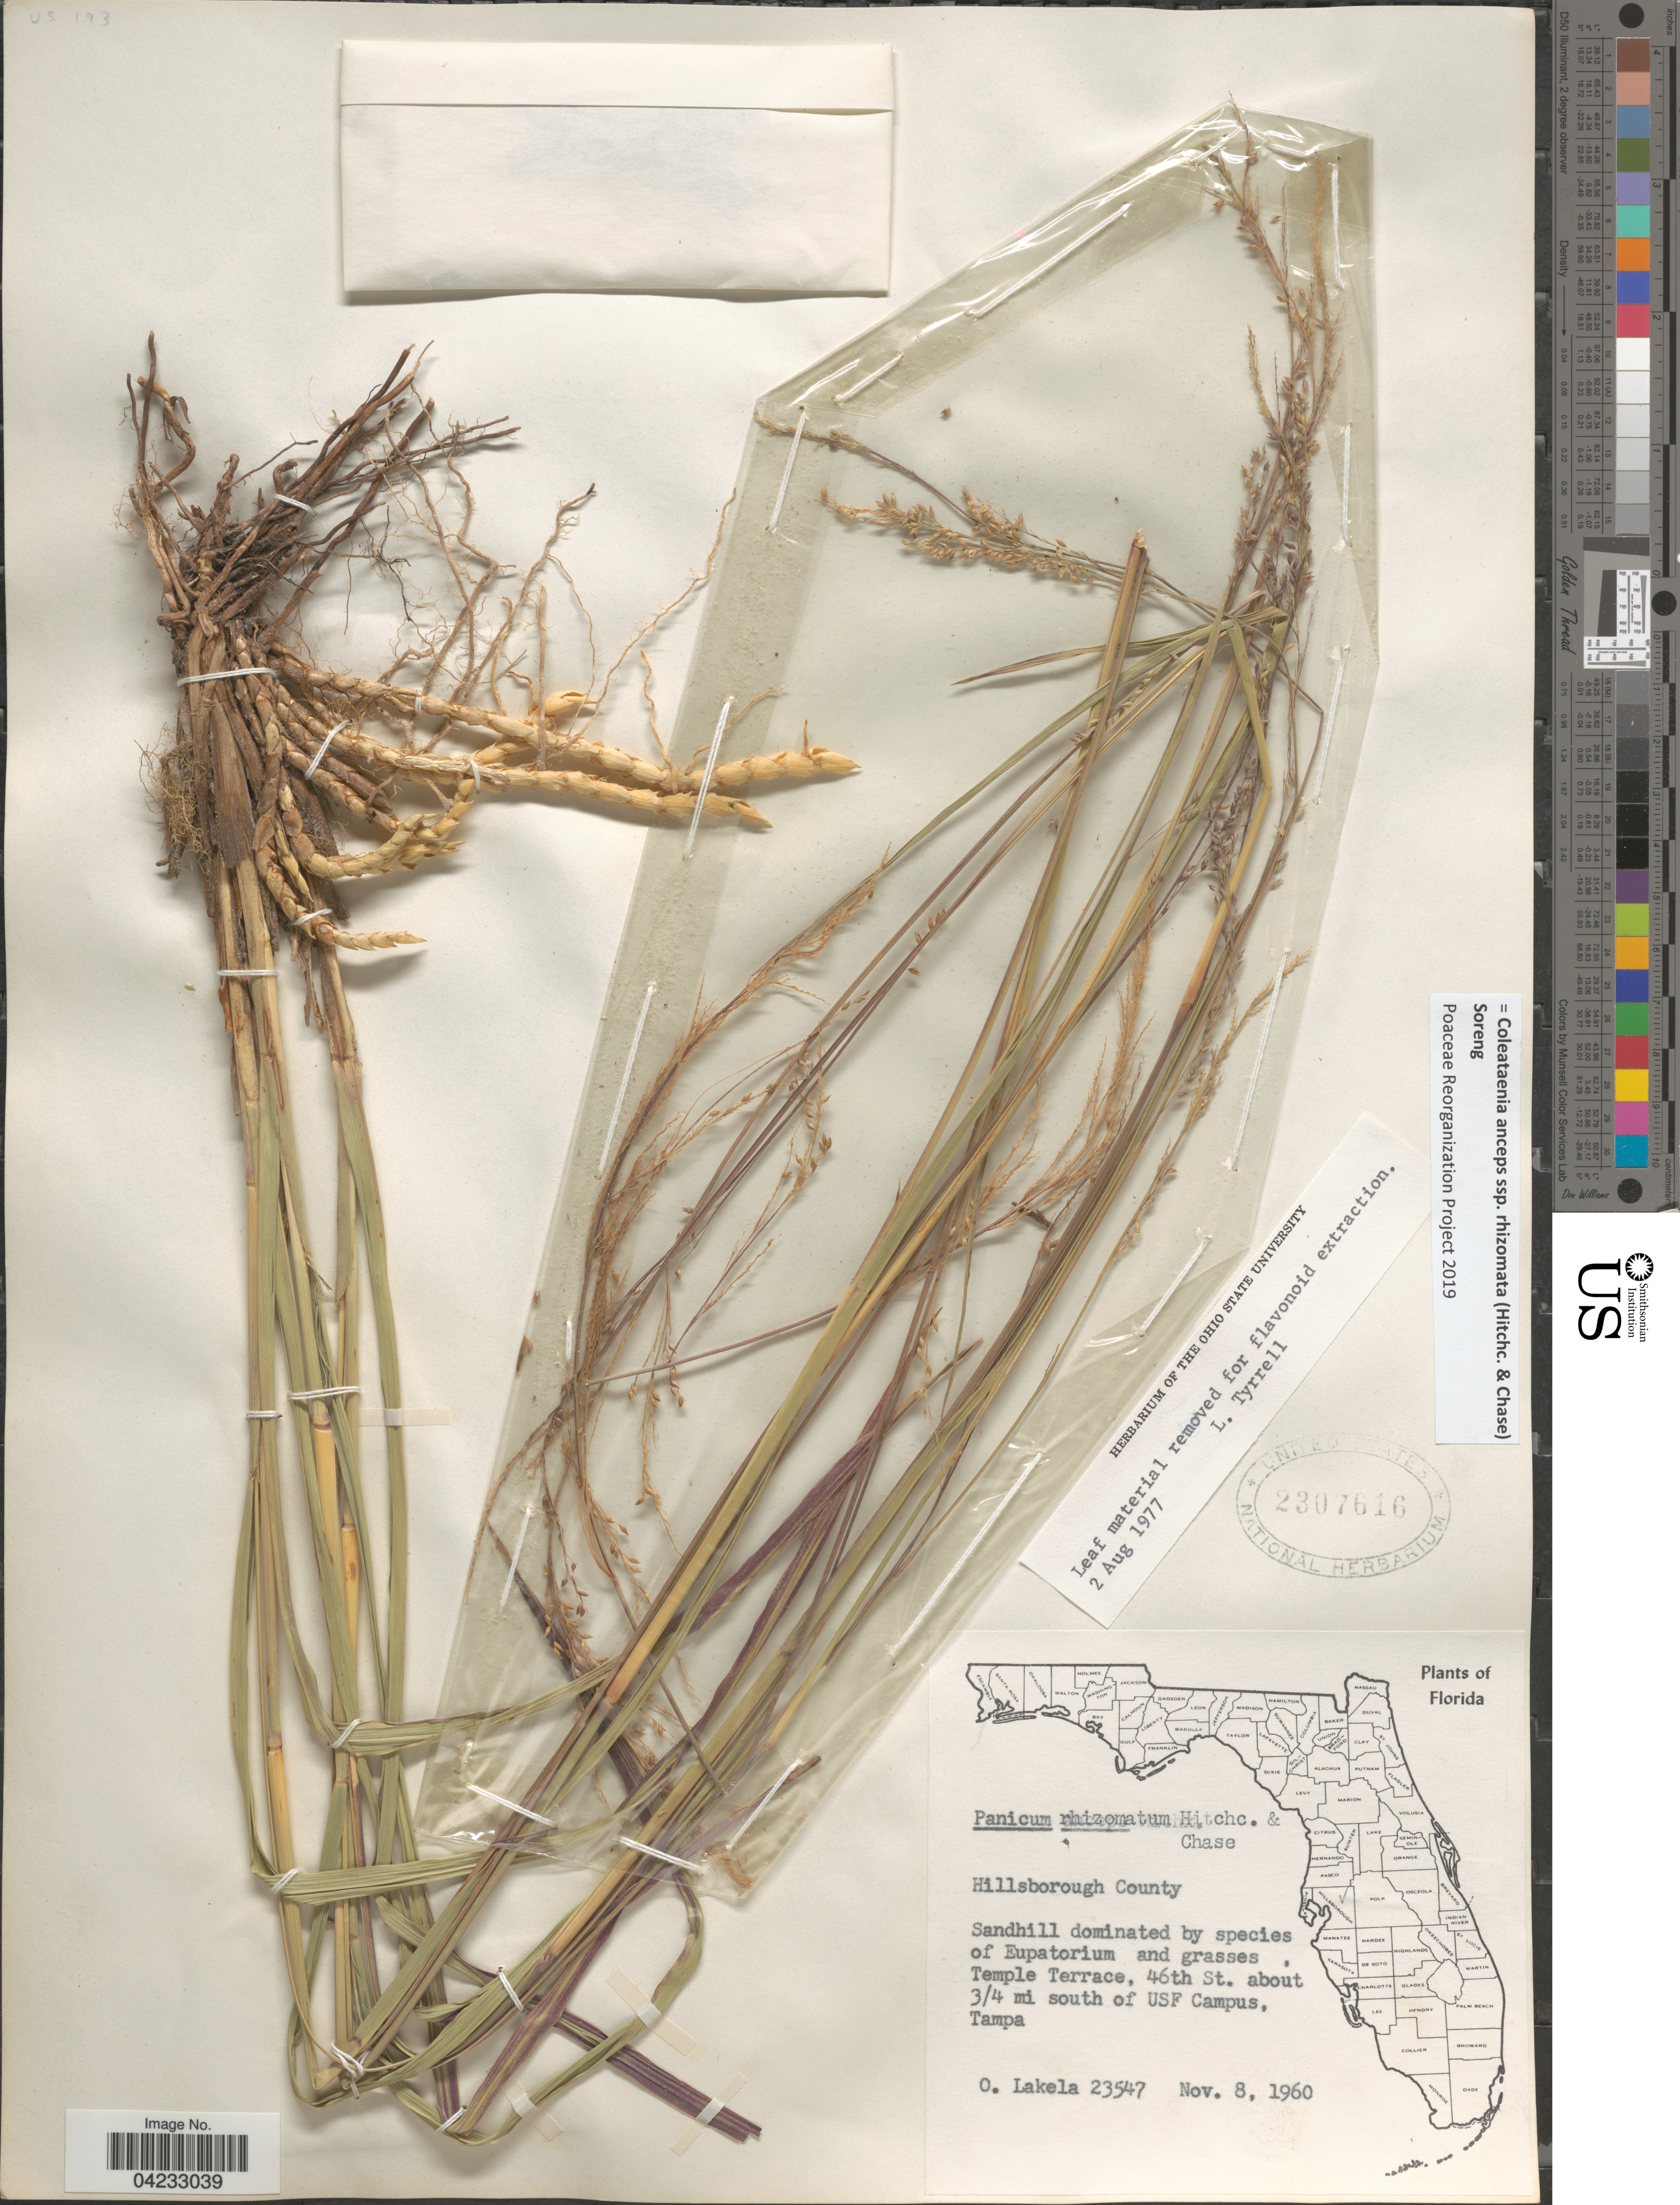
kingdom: Plantae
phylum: Tracheophyta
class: Liliopsida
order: Poales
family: Poaceae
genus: Coleataenia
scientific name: Coleataenia anceps subsp. rhizomata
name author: (Hitchc. & Chase) Soreng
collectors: O. Lakela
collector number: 23547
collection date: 1960-11-08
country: United States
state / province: Florida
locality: Hillsborough County. Temple Terrace, 46th St. about 3/4 mi south of USF campus, Tampa.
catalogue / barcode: US 2307616